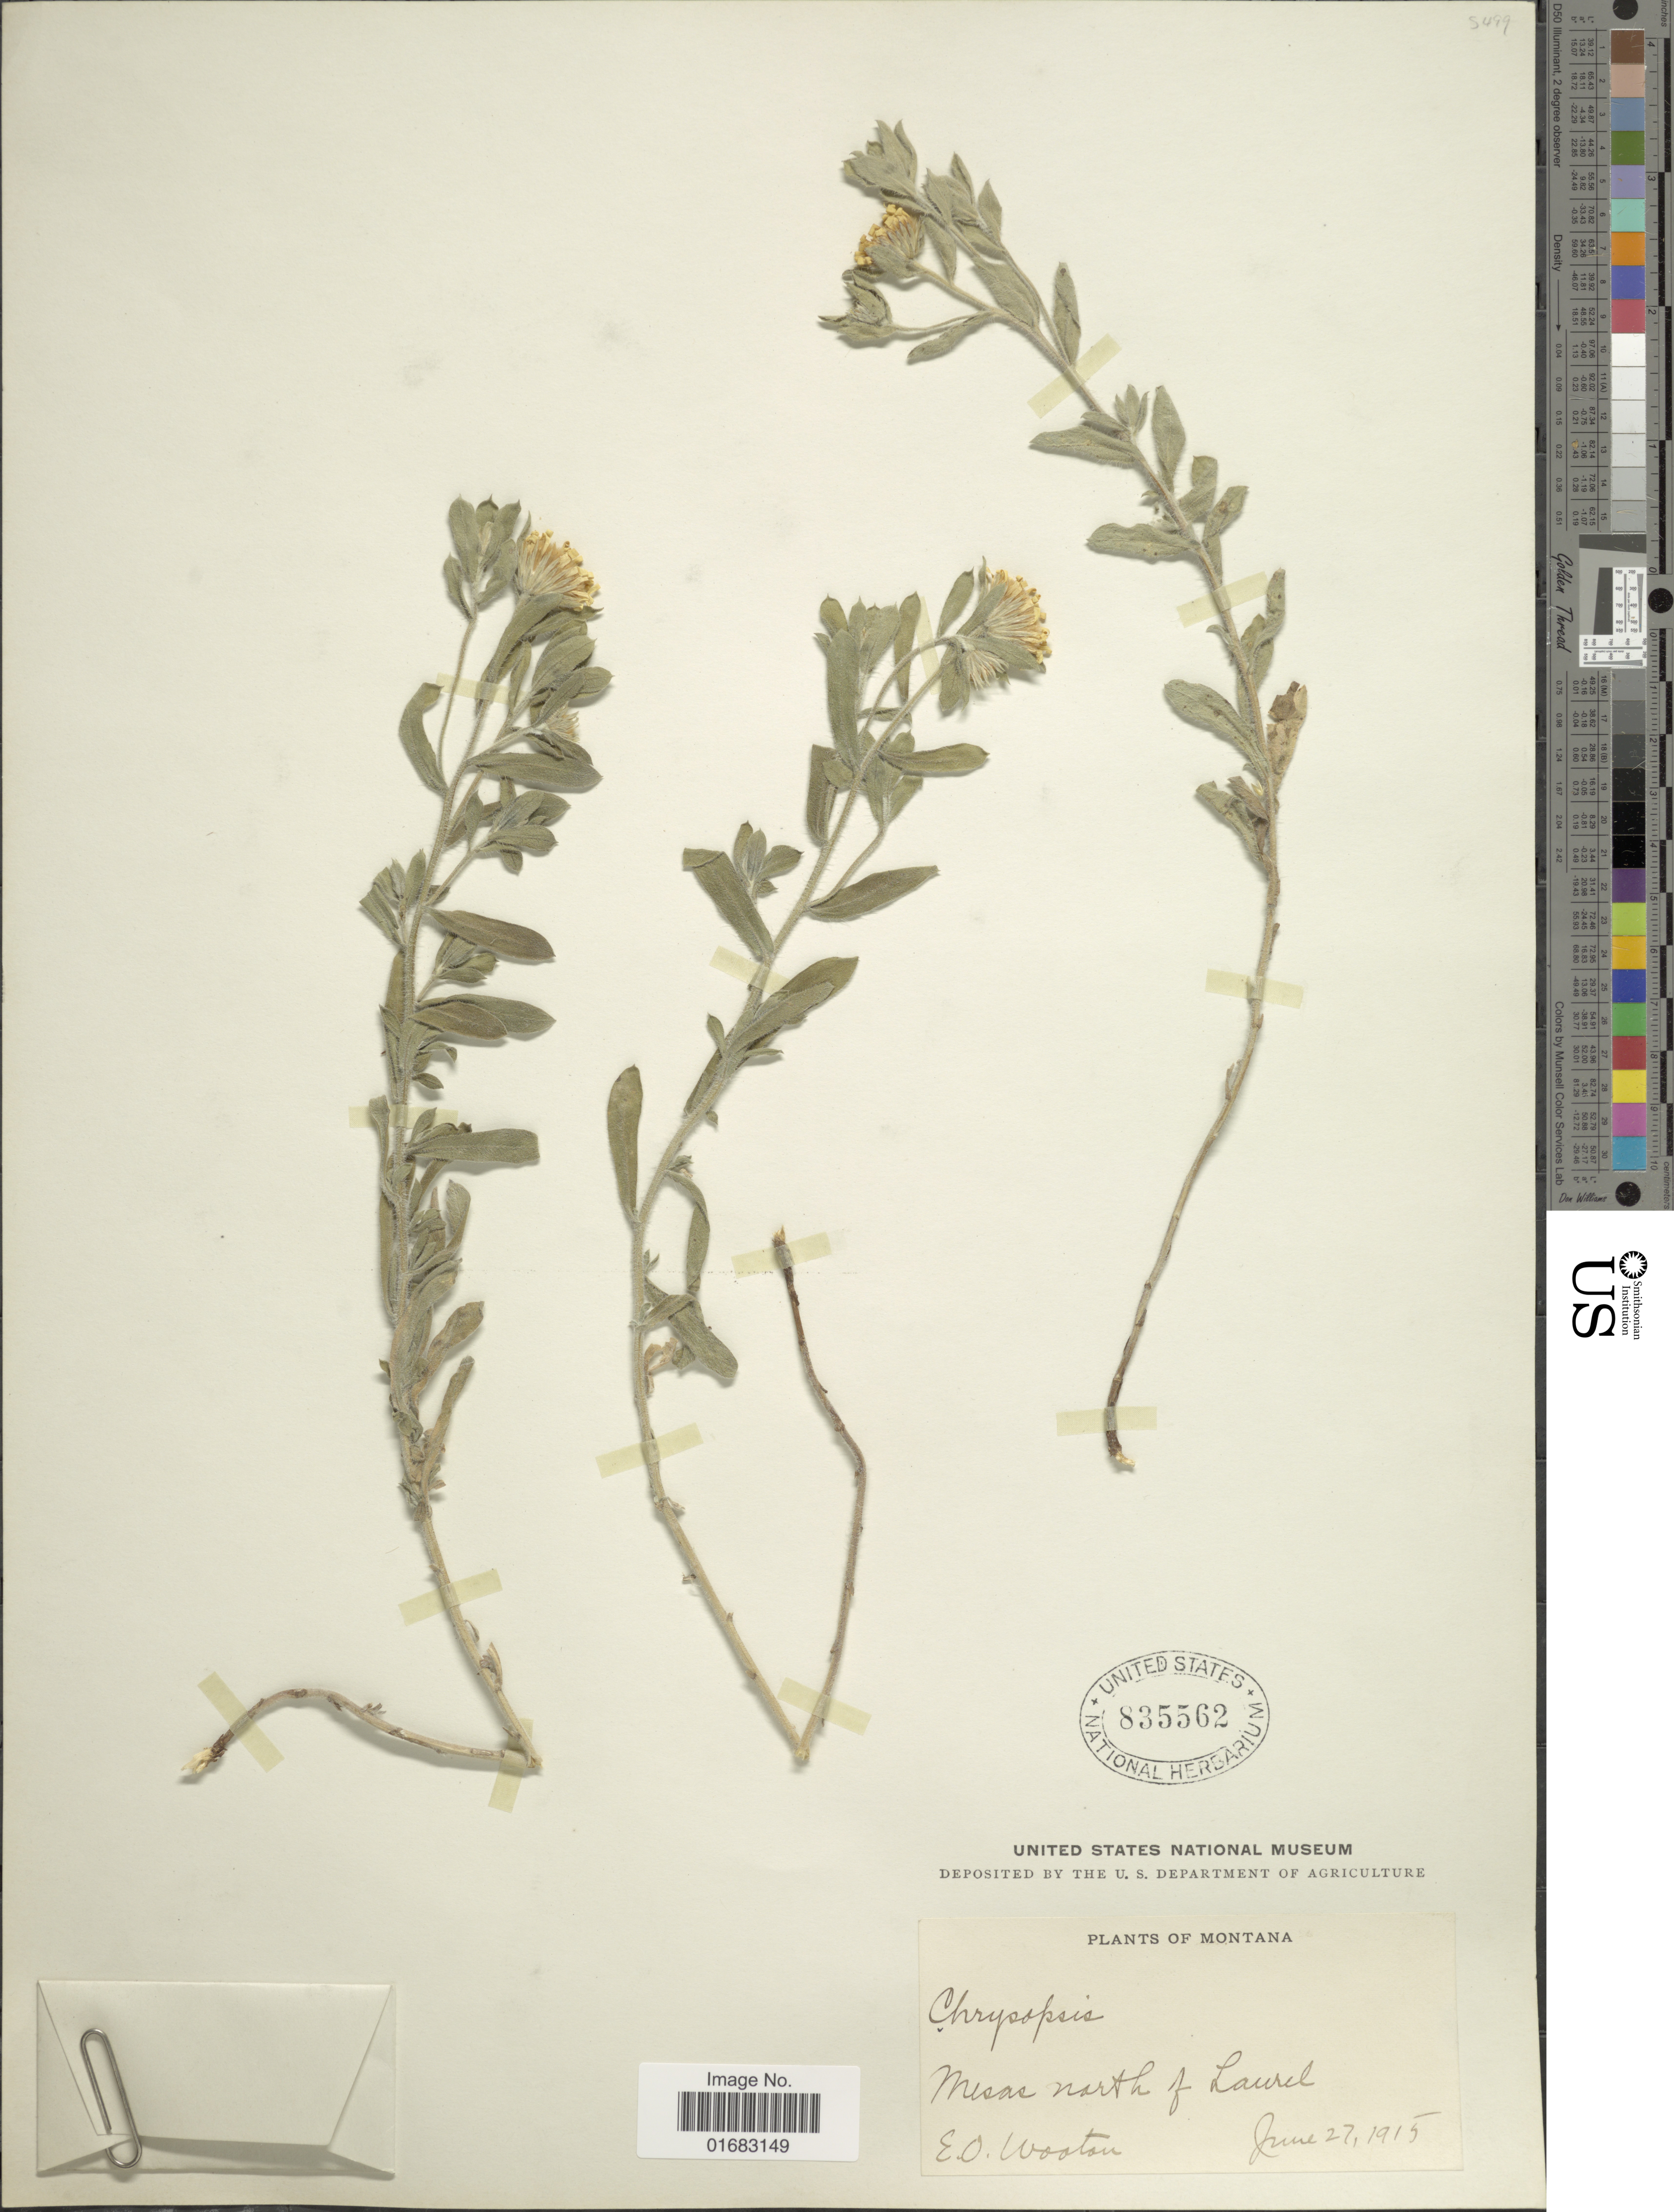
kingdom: Plantae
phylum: Tracheophyta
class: Magnoliopsida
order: Asterales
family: Asteraceae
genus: Heterotheca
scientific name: Heterotheca sp.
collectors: E. O. Wooton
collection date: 1915-07-27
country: United States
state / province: Montana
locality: Montana. Mesas north of Laurel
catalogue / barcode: US 835562